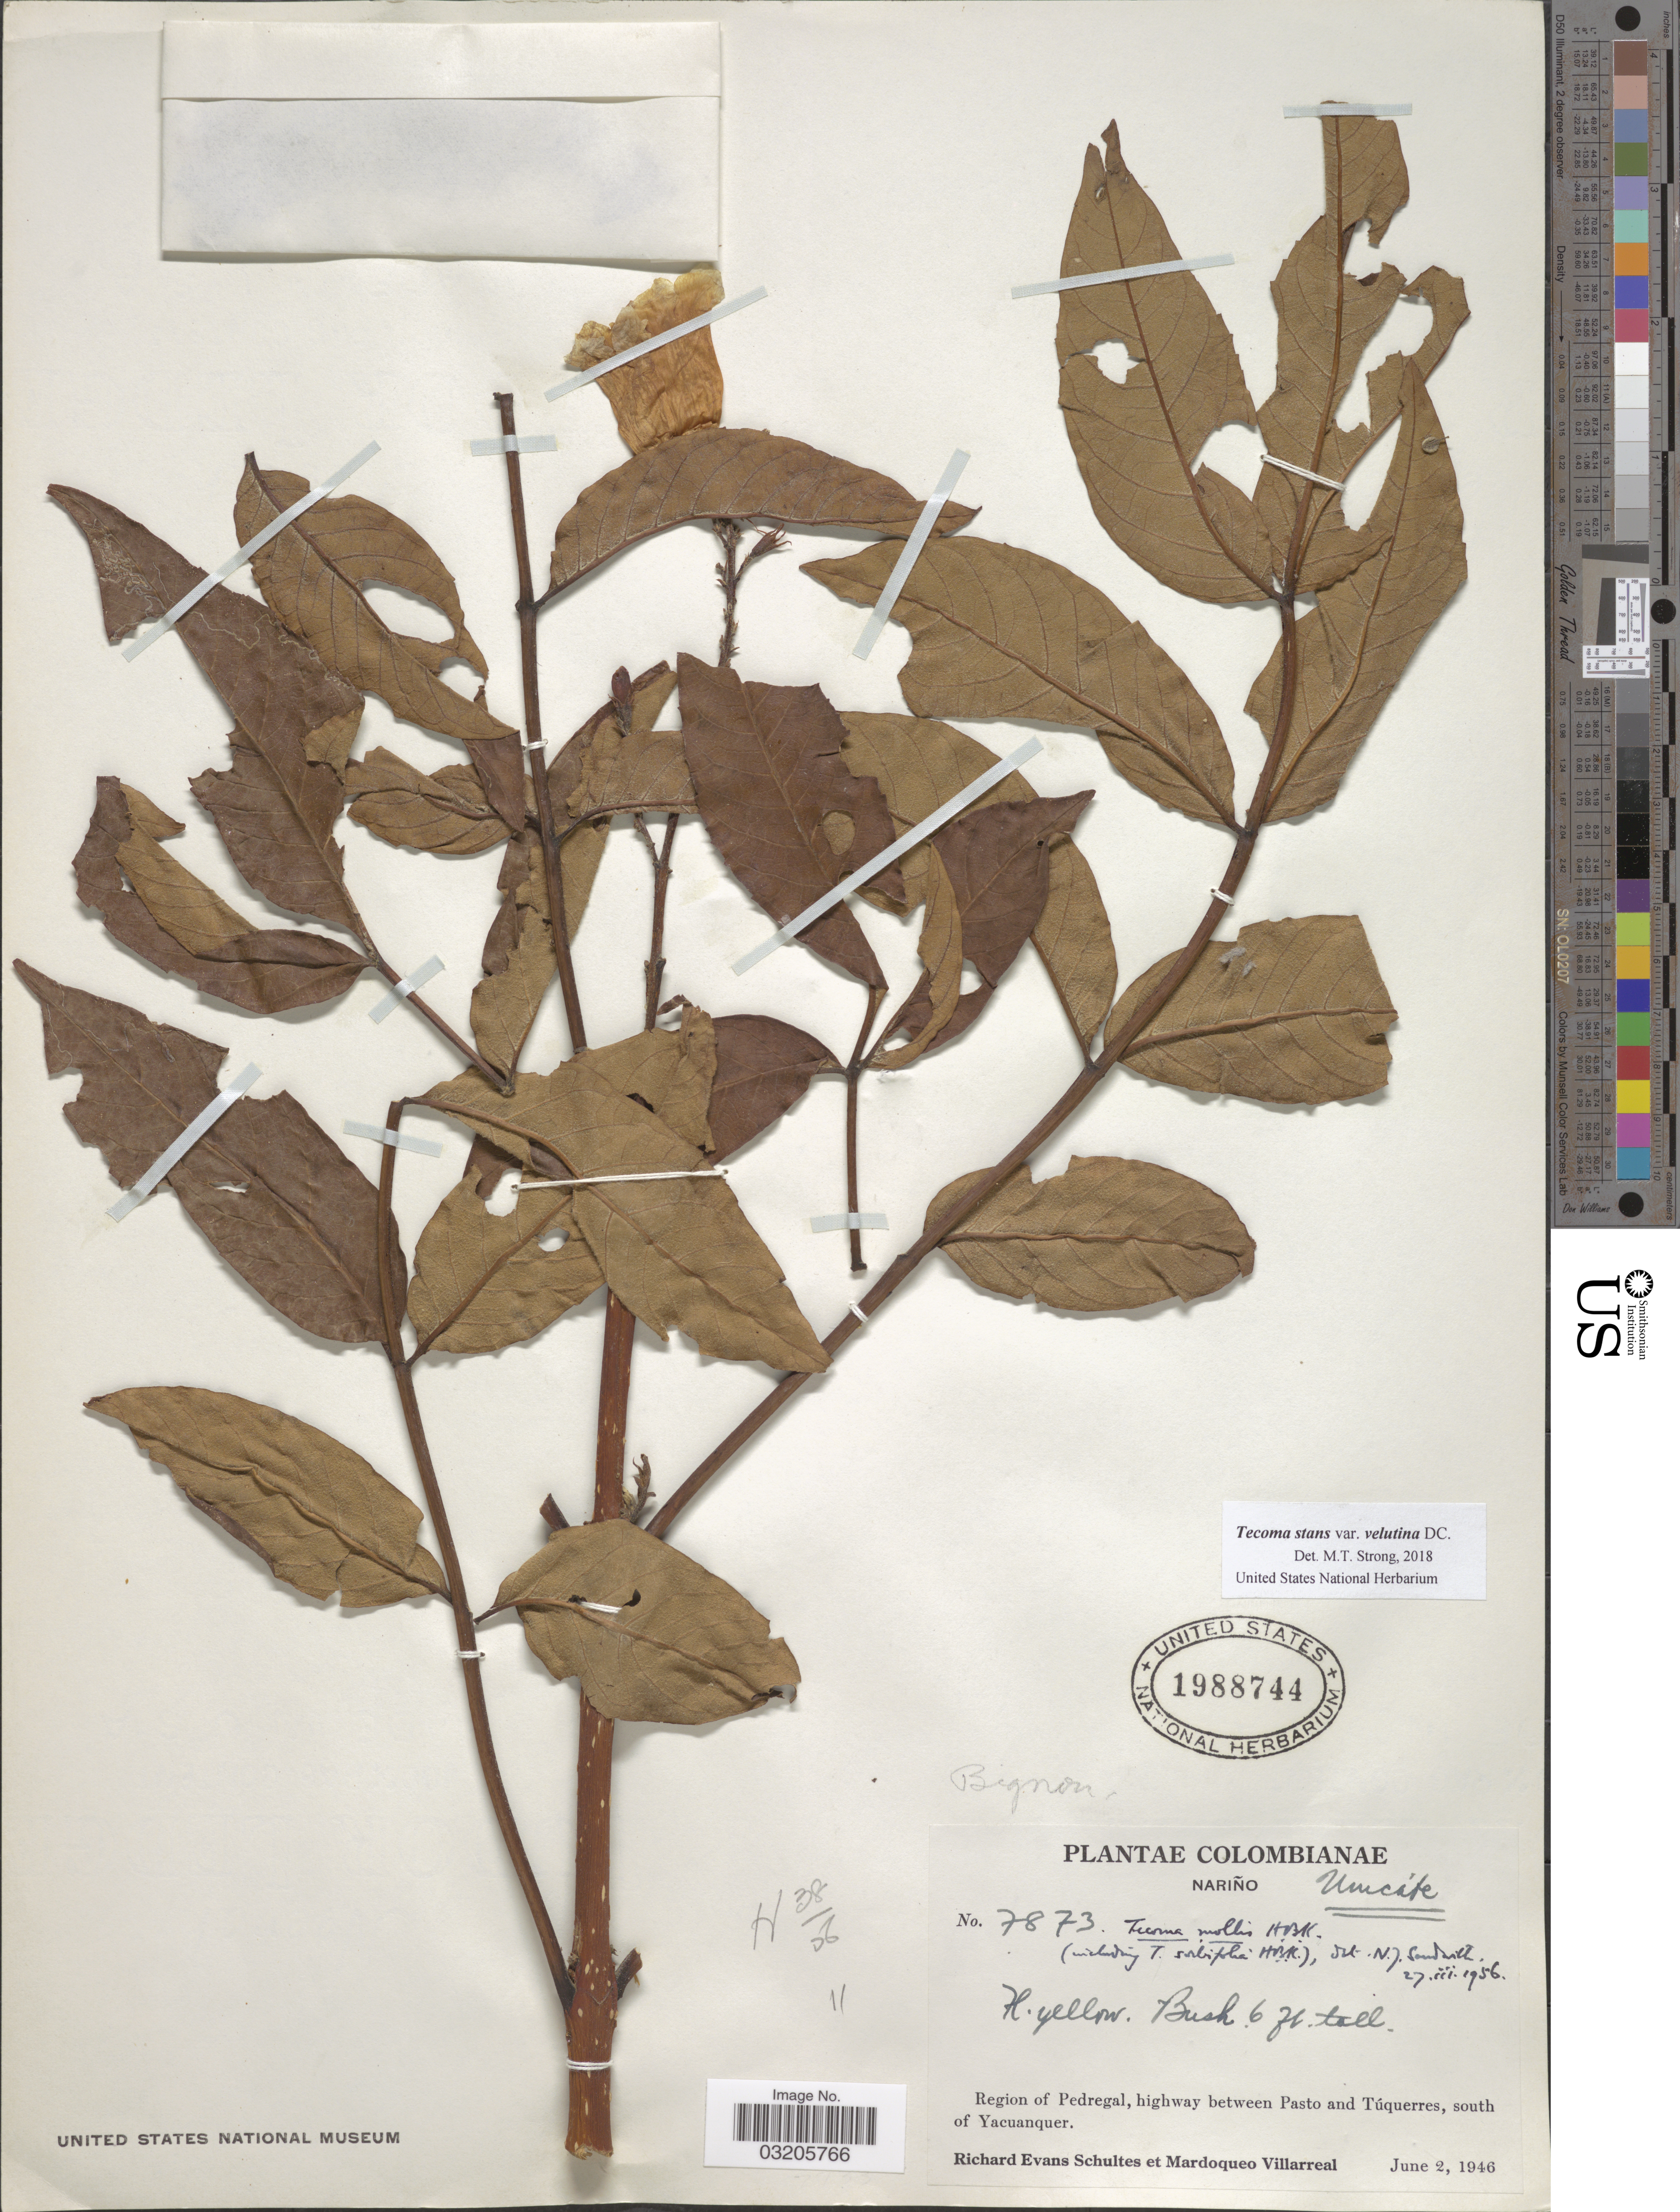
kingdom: Plantae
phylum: Tracheophyta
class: Magnoliopsida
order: Lamiales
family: Bignoniaceae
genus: Tecoma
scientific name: Tecoma stans var. velutina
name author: DC.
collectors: R. E. Schultes & M. Villarreal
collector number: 7873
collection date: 1946-06-02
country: Colombia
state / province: Nariño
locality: Region of Pedregal, highway between Pasto and Túquerres, south of Yacuanquer.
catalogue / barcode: US 1988744